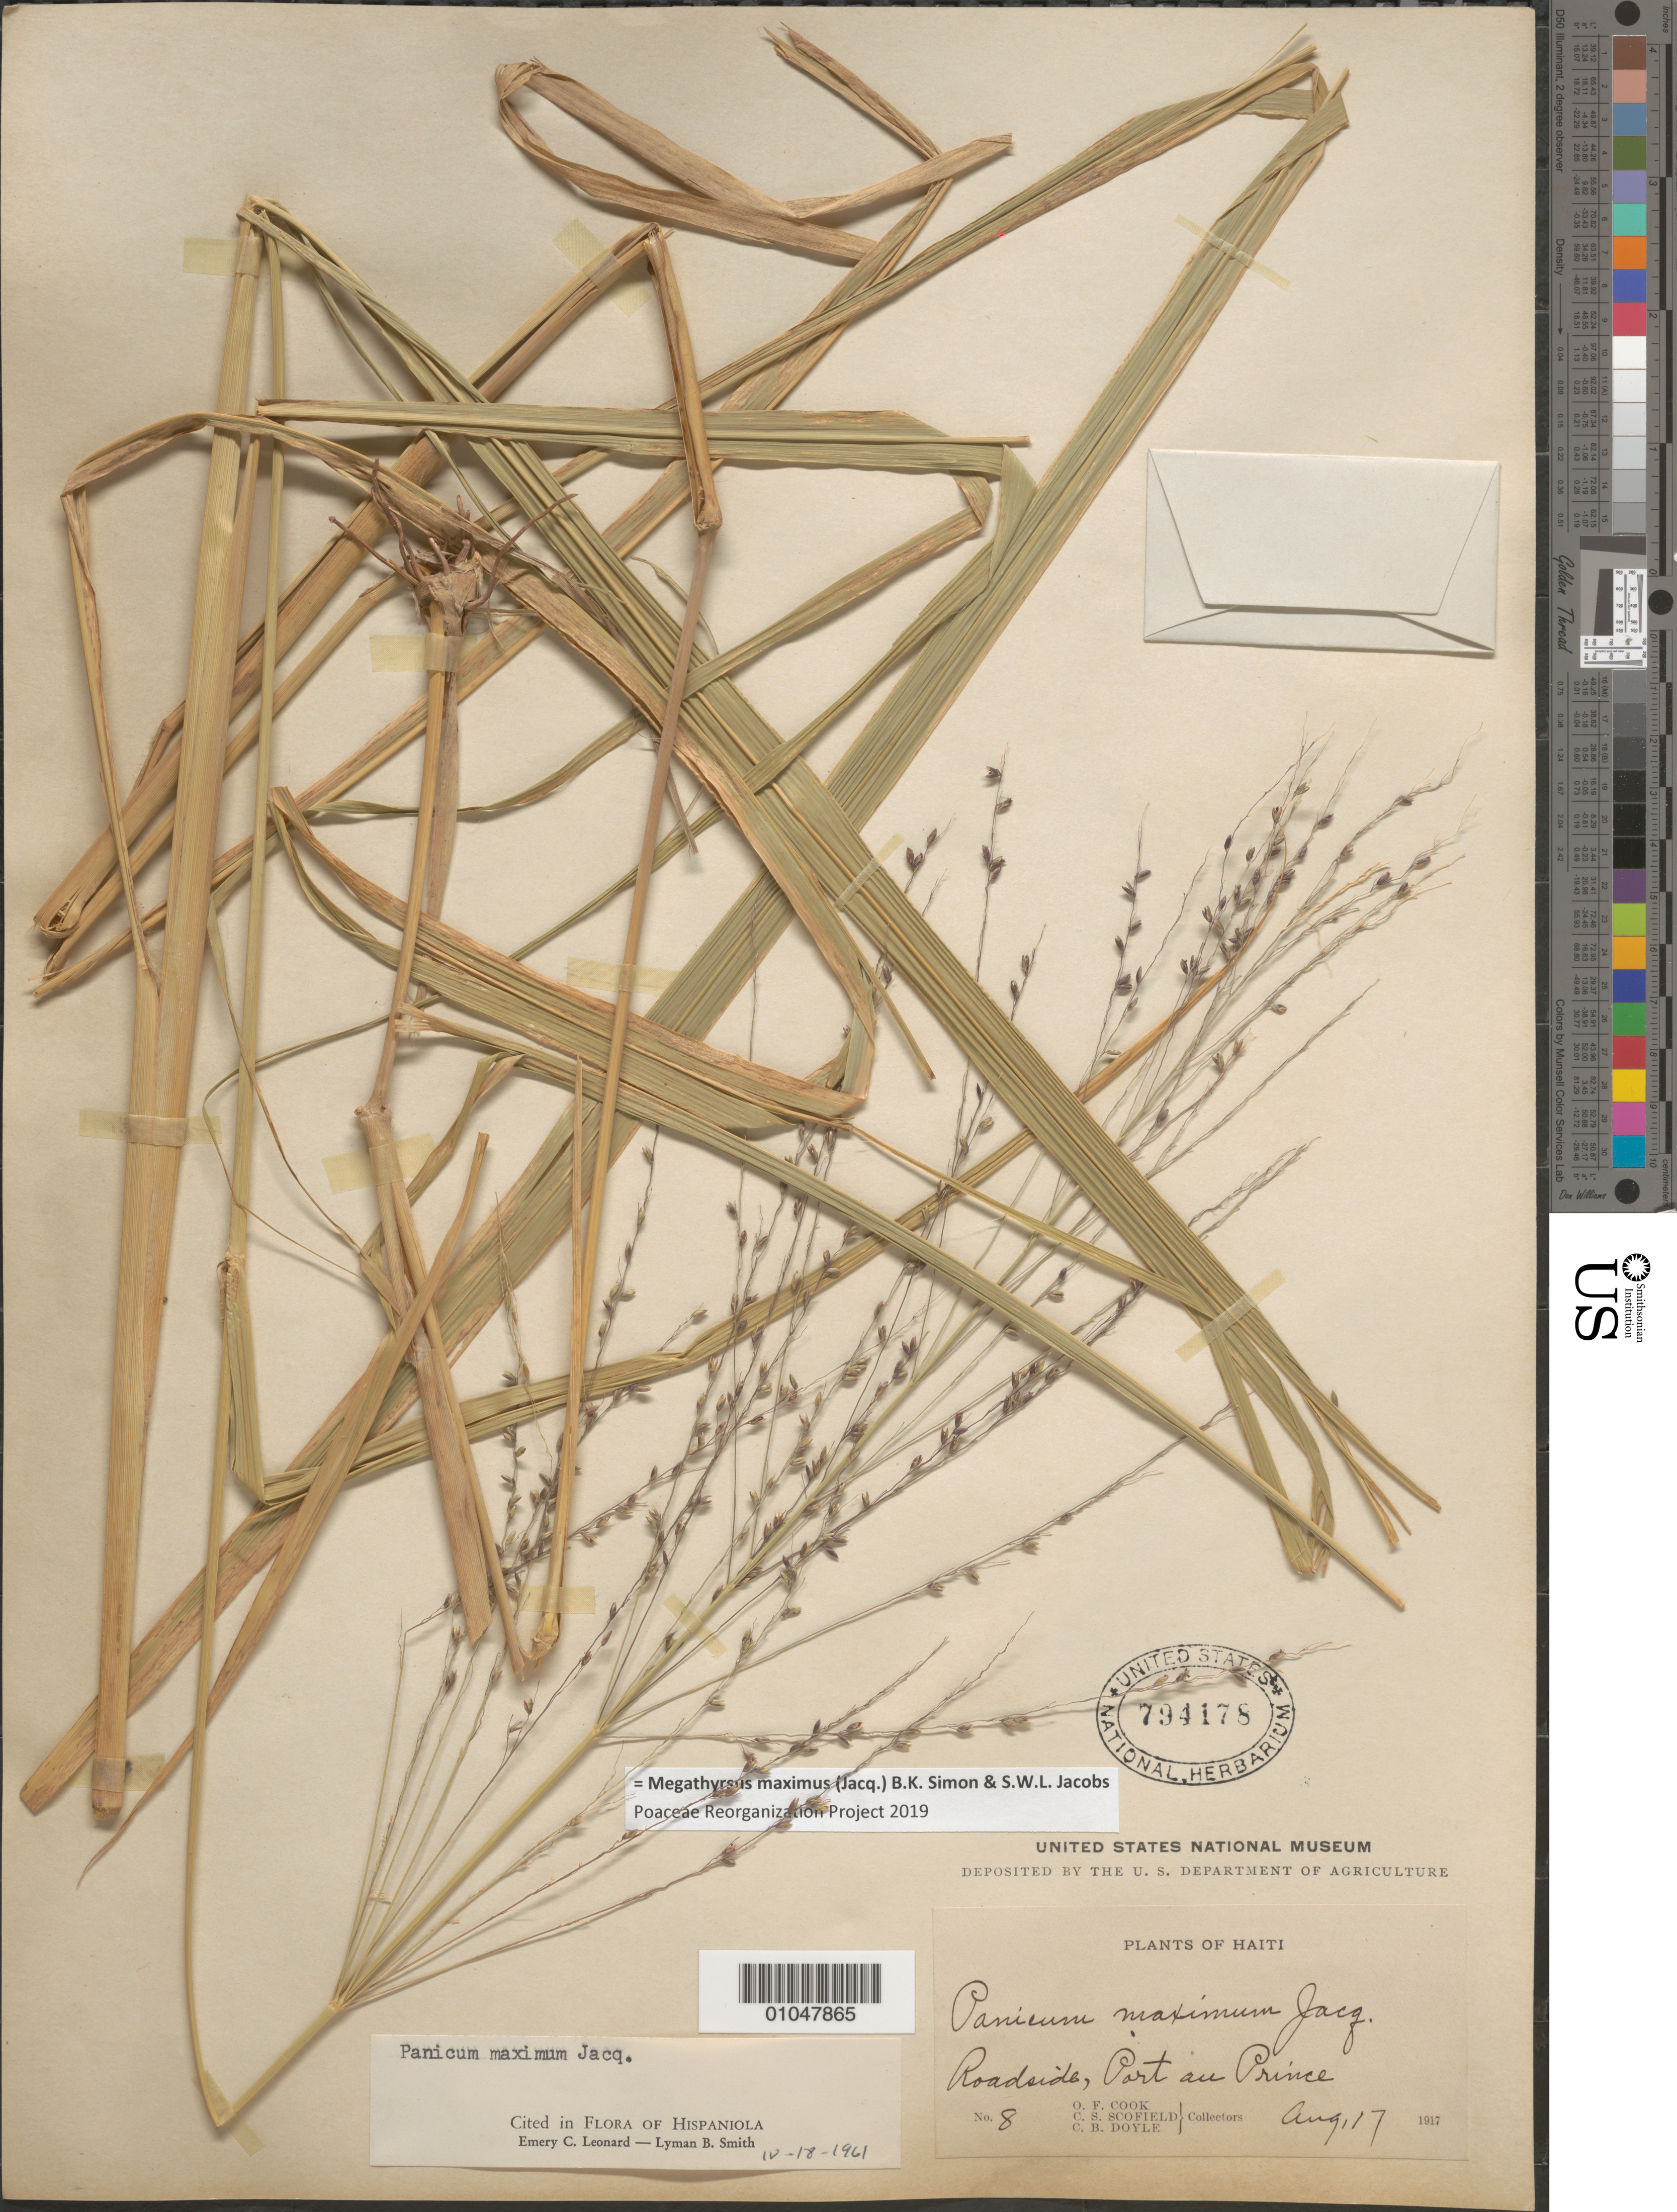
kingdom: Plantae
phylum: Tracheophyta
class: Liliopsida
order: Poales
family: Poaceae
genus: Panicum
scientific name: Panicum maximum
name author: Jacq.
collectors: O. F. Cook, C. Scofield & C. Doyle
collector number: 8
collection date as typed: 17 Aug 1917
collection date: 1917-08-17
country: Haiti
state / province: Óuest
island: Hispaniola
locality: Roadside, Port au Prince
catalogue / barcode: US 794178